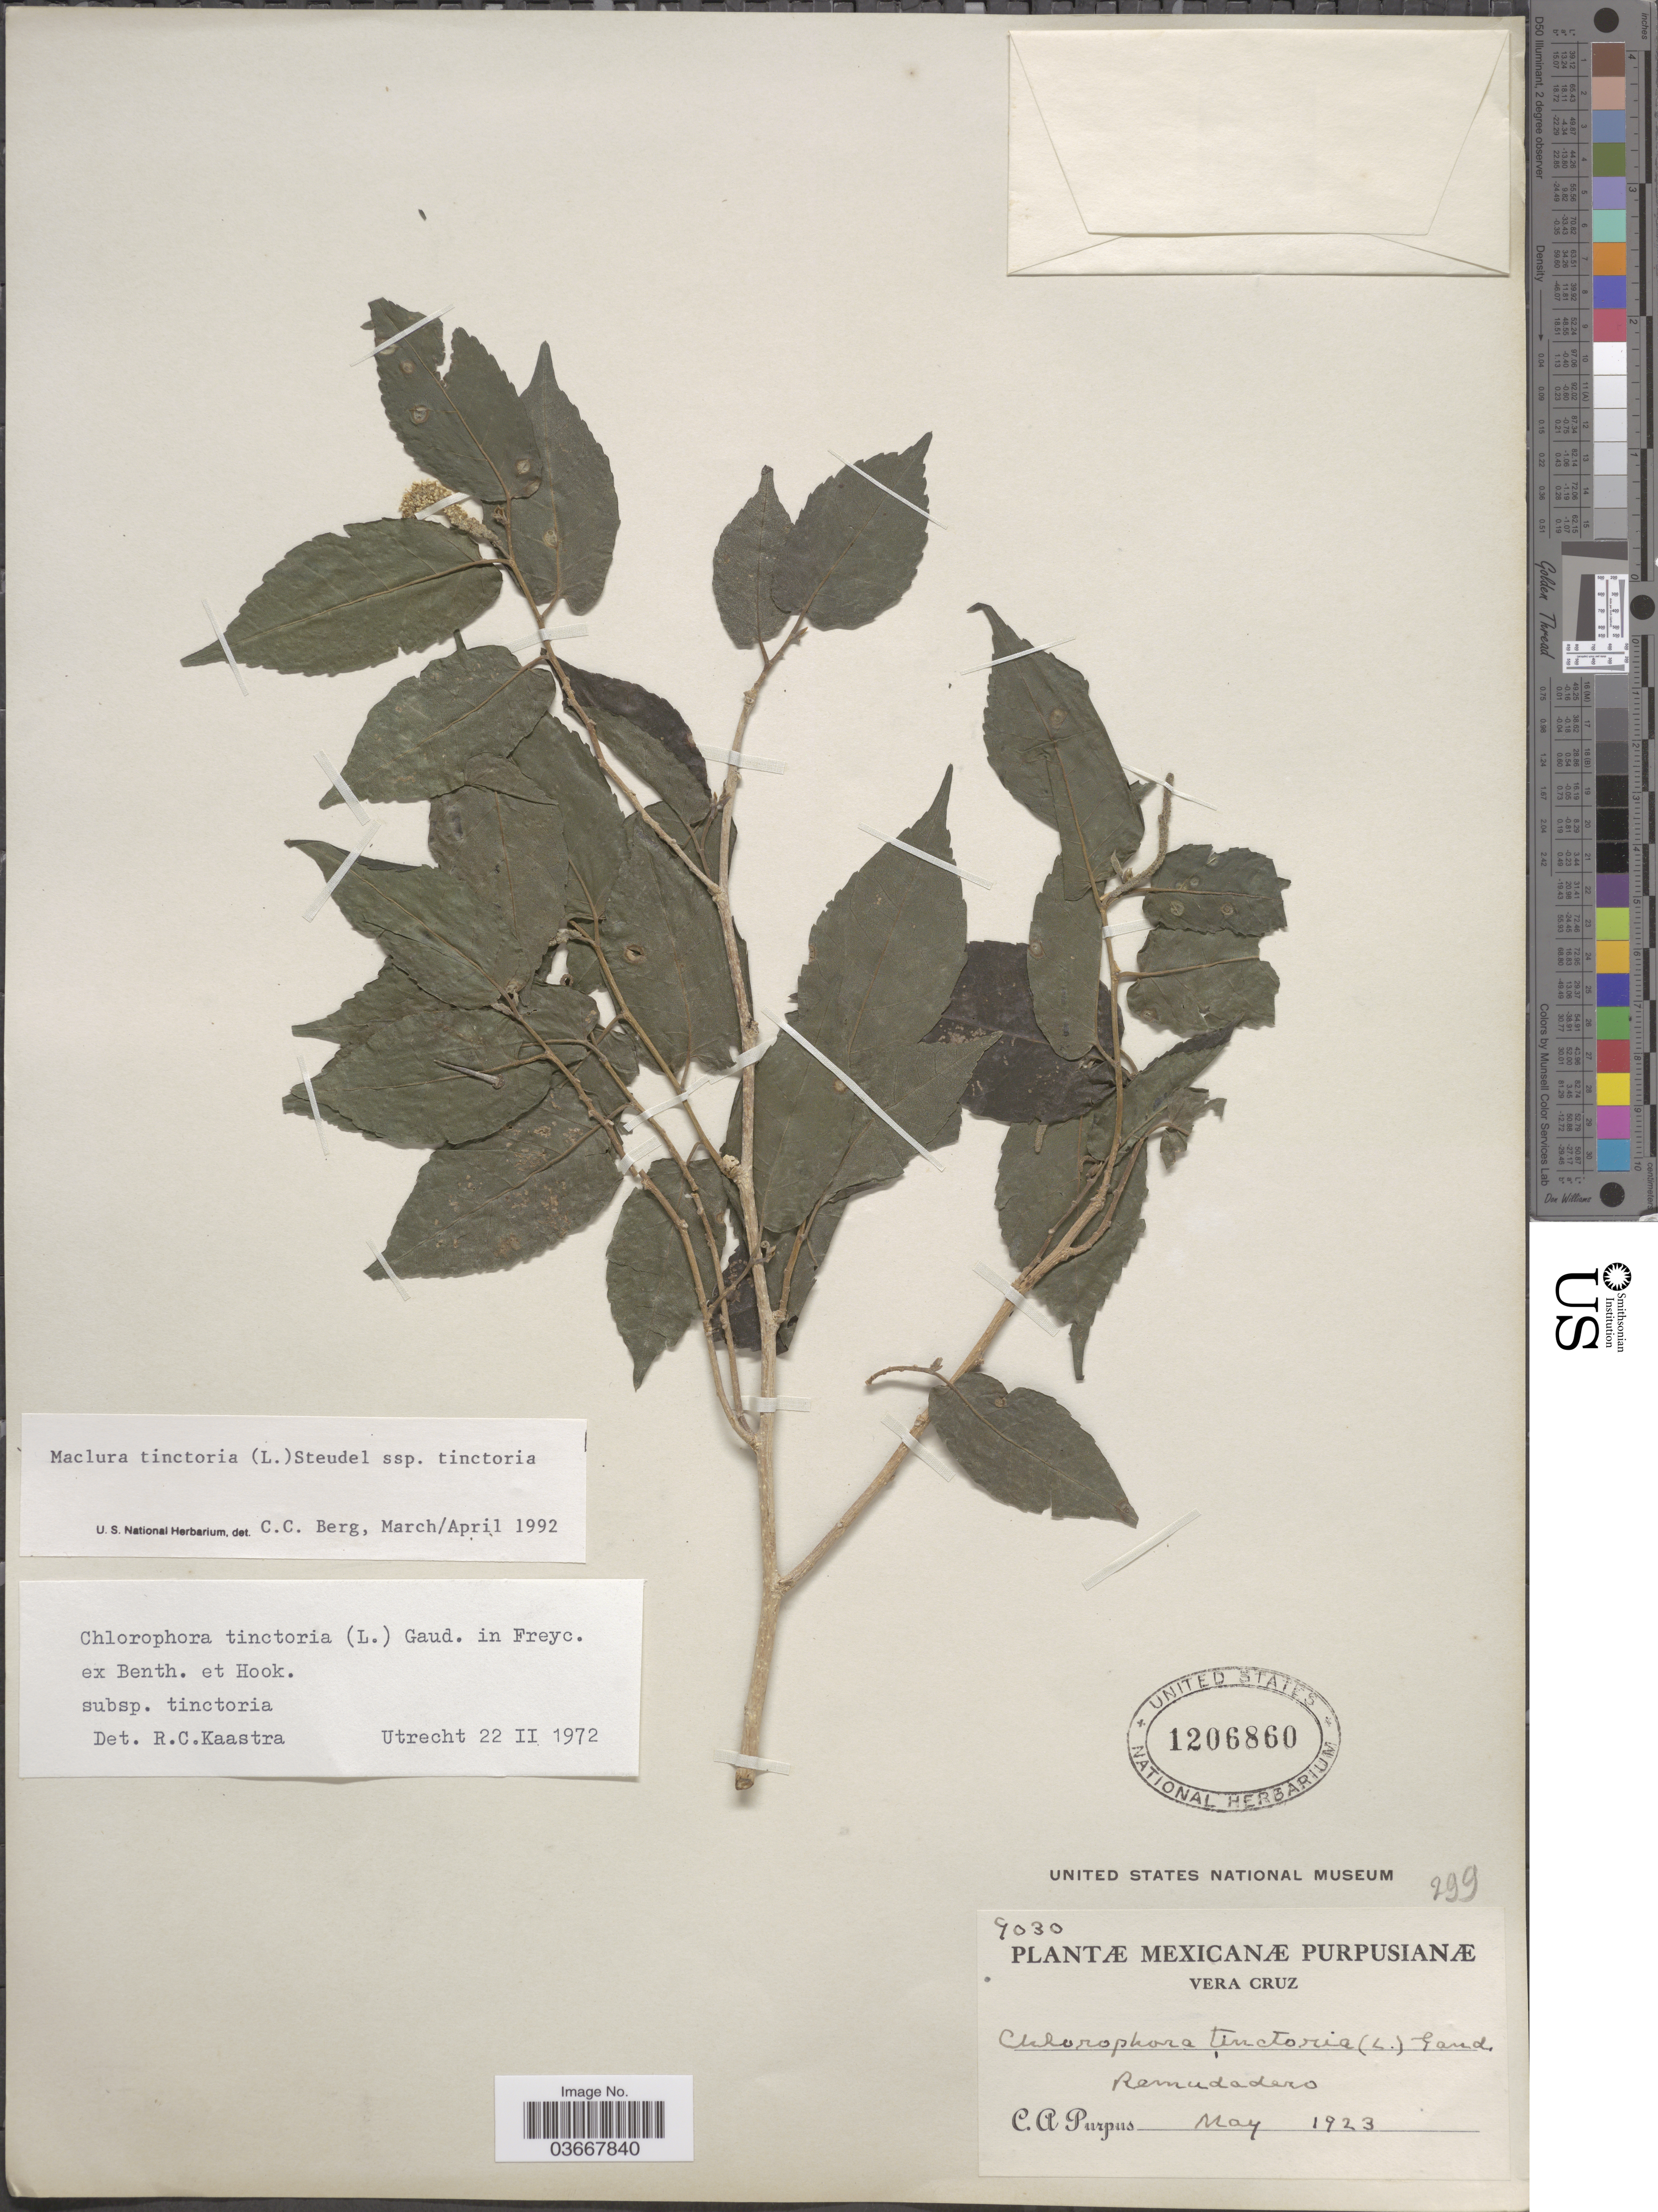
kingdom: Plantae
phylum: Tracheophyta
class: Magnoliopsida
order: Rosales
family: Moraceae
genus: Maclura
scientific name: Maclura tinctoria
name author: (L.) D. Don ex Steud.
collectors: C. A. Purpus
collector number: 9030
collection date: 1923-05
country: Mexico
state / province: Veracruz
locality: Vera Cruz. Remudadero.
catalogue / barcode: US 1206860